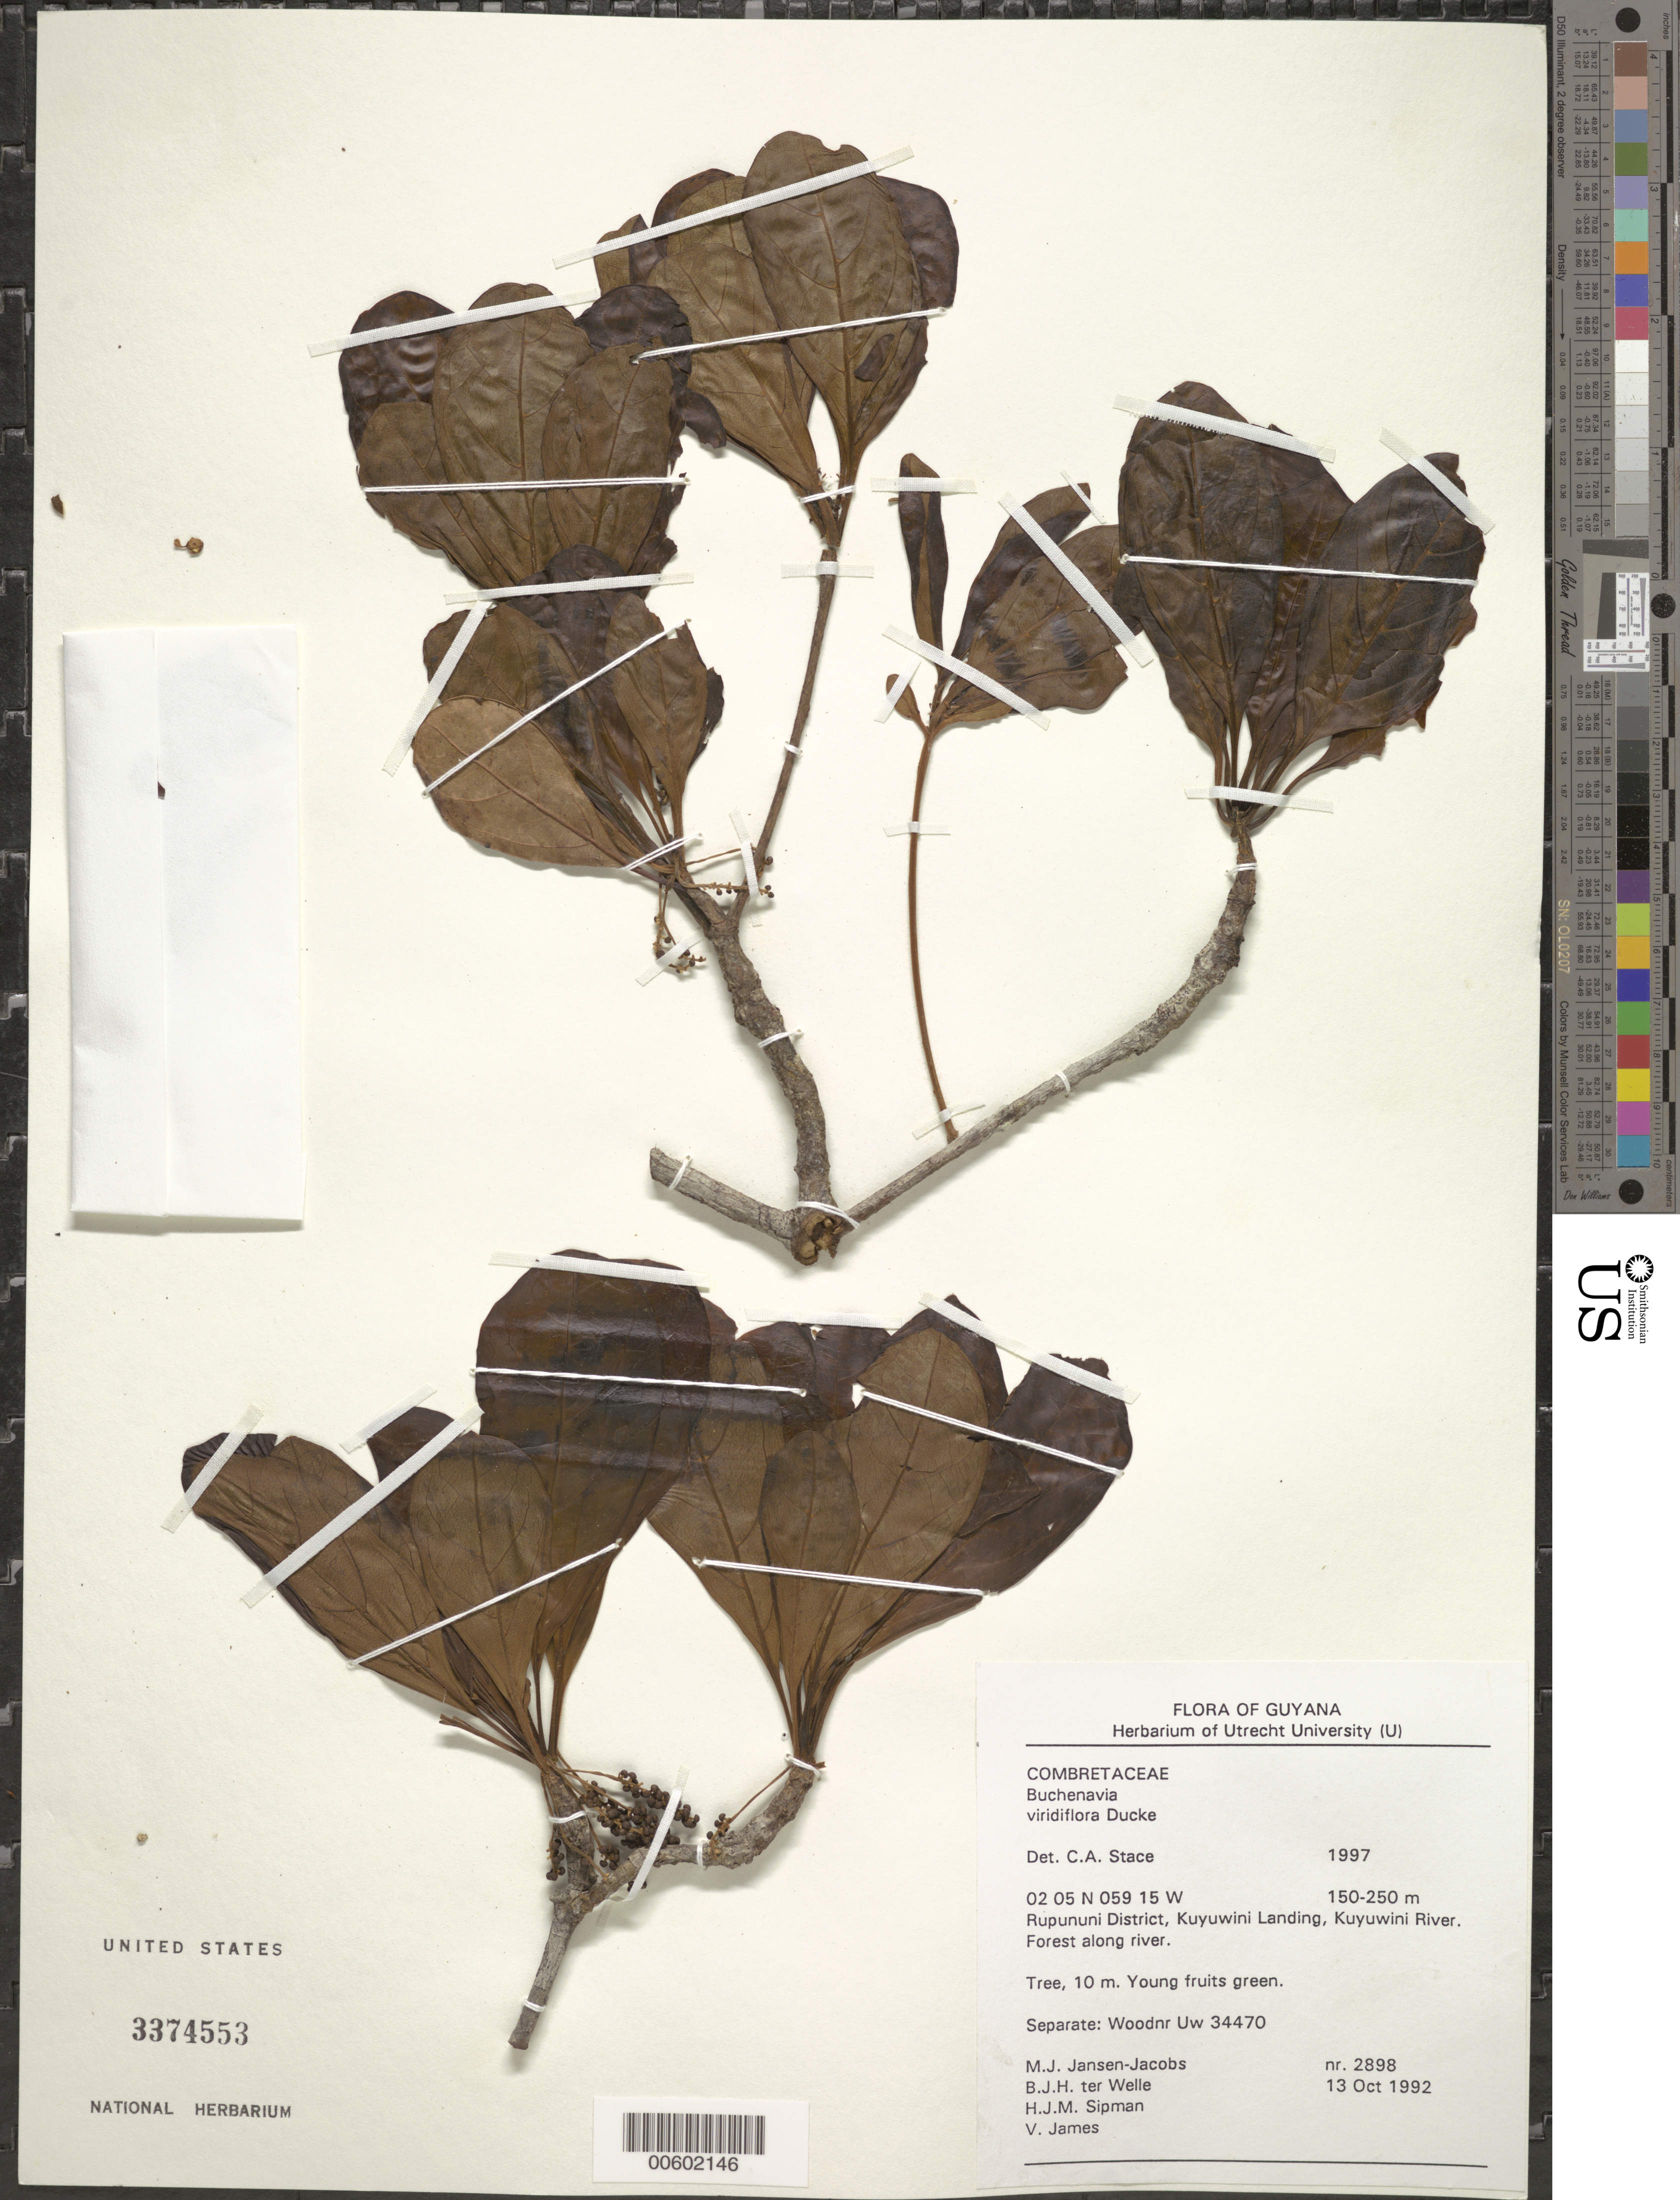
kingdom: Plantae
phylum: Tracheophyta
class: Magnoliopsida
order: Myrtales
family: Combretaceae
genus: Terminalia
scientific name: Terminalia viridiflora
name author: (Ducke) Gere & Boatwr.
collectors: M. J. Jansen-Jacobs, B. Welle, H. J. M. Sipman & V. James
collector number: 2898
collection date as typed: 13-Oct-92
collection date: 1992-10-13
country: Guyana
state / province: U. Takutu-U. Essequibo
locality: Kuyuwini Landing, Kuyuwini River, Rupununi District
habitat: Forest along river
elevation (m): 150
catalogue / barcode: US 3374553